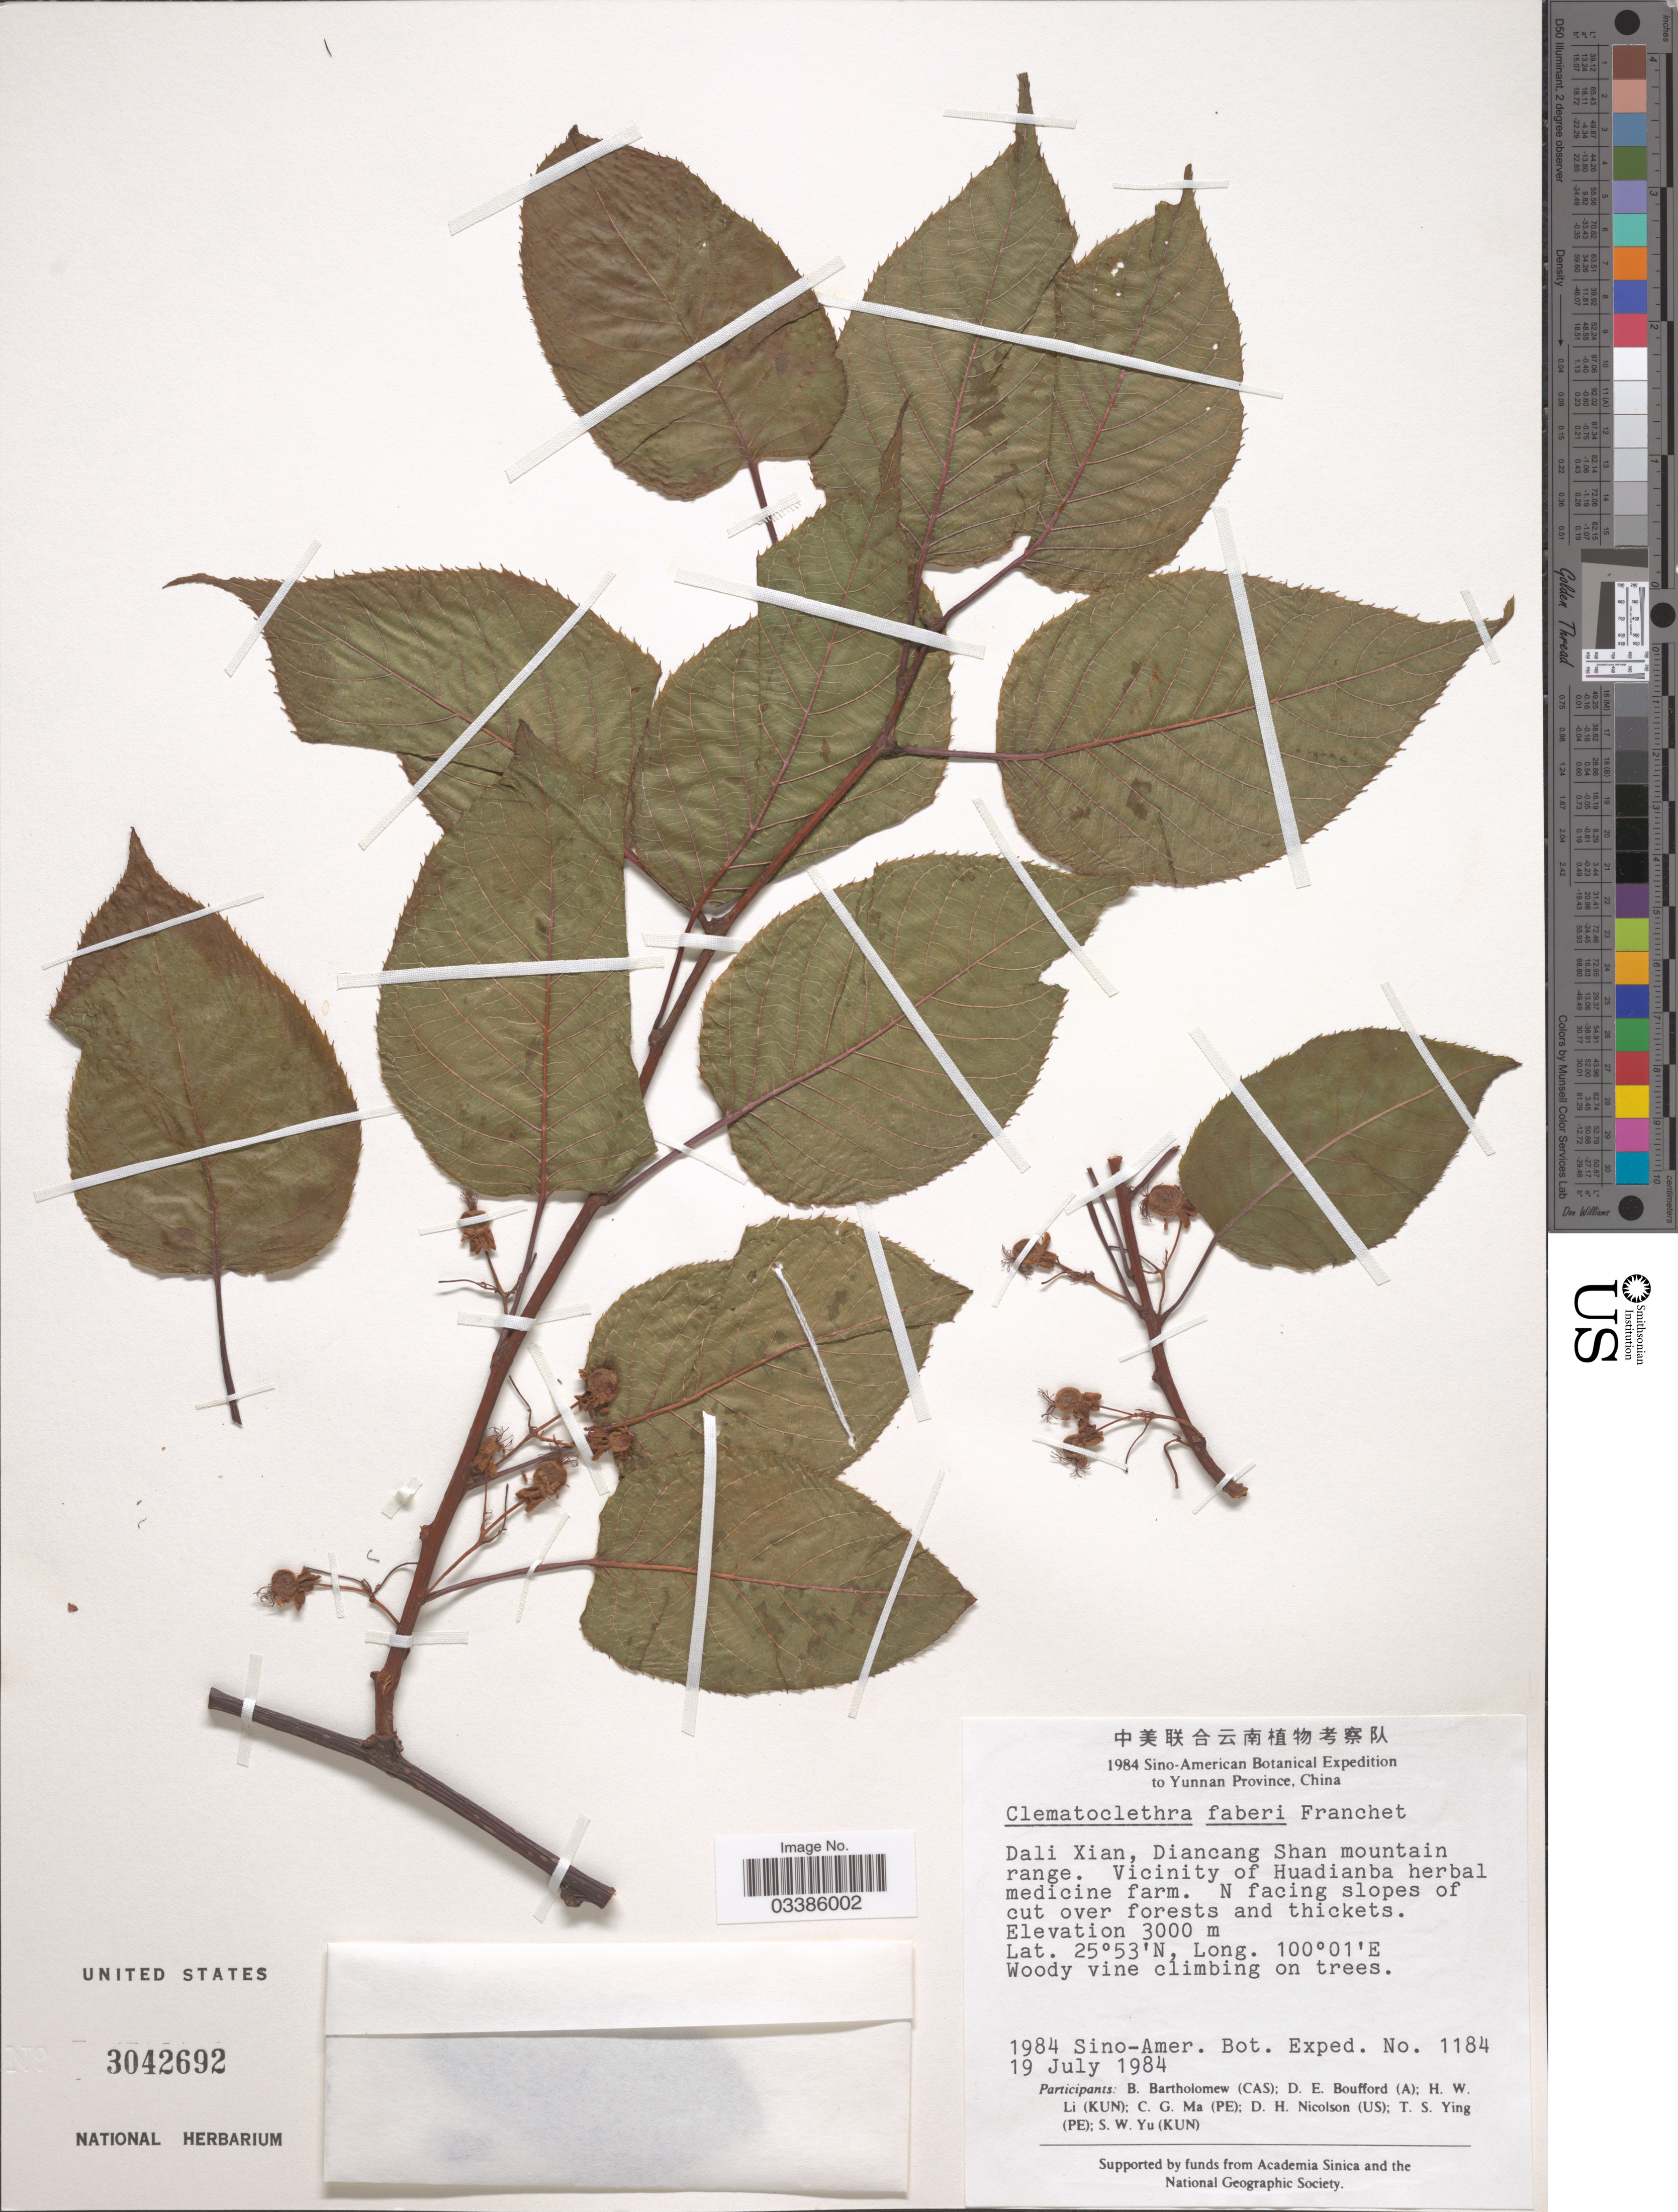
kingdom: Plantae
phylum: Tracheophyta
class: Magnoliopsida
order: Ericales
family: Actinidiaceae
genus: Clematoclethra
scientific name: Clematoclethra faberi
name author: Franch.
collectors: Sino-Amer. Bot. Exped. 1984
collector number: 1184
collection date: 1984-07-19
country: China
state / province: Yunnan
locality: Dali Xian, Diancang Shan mountain range. Vicinity of Huadianba herbal medicine farm.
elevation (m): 3000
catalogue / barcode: US 3042692